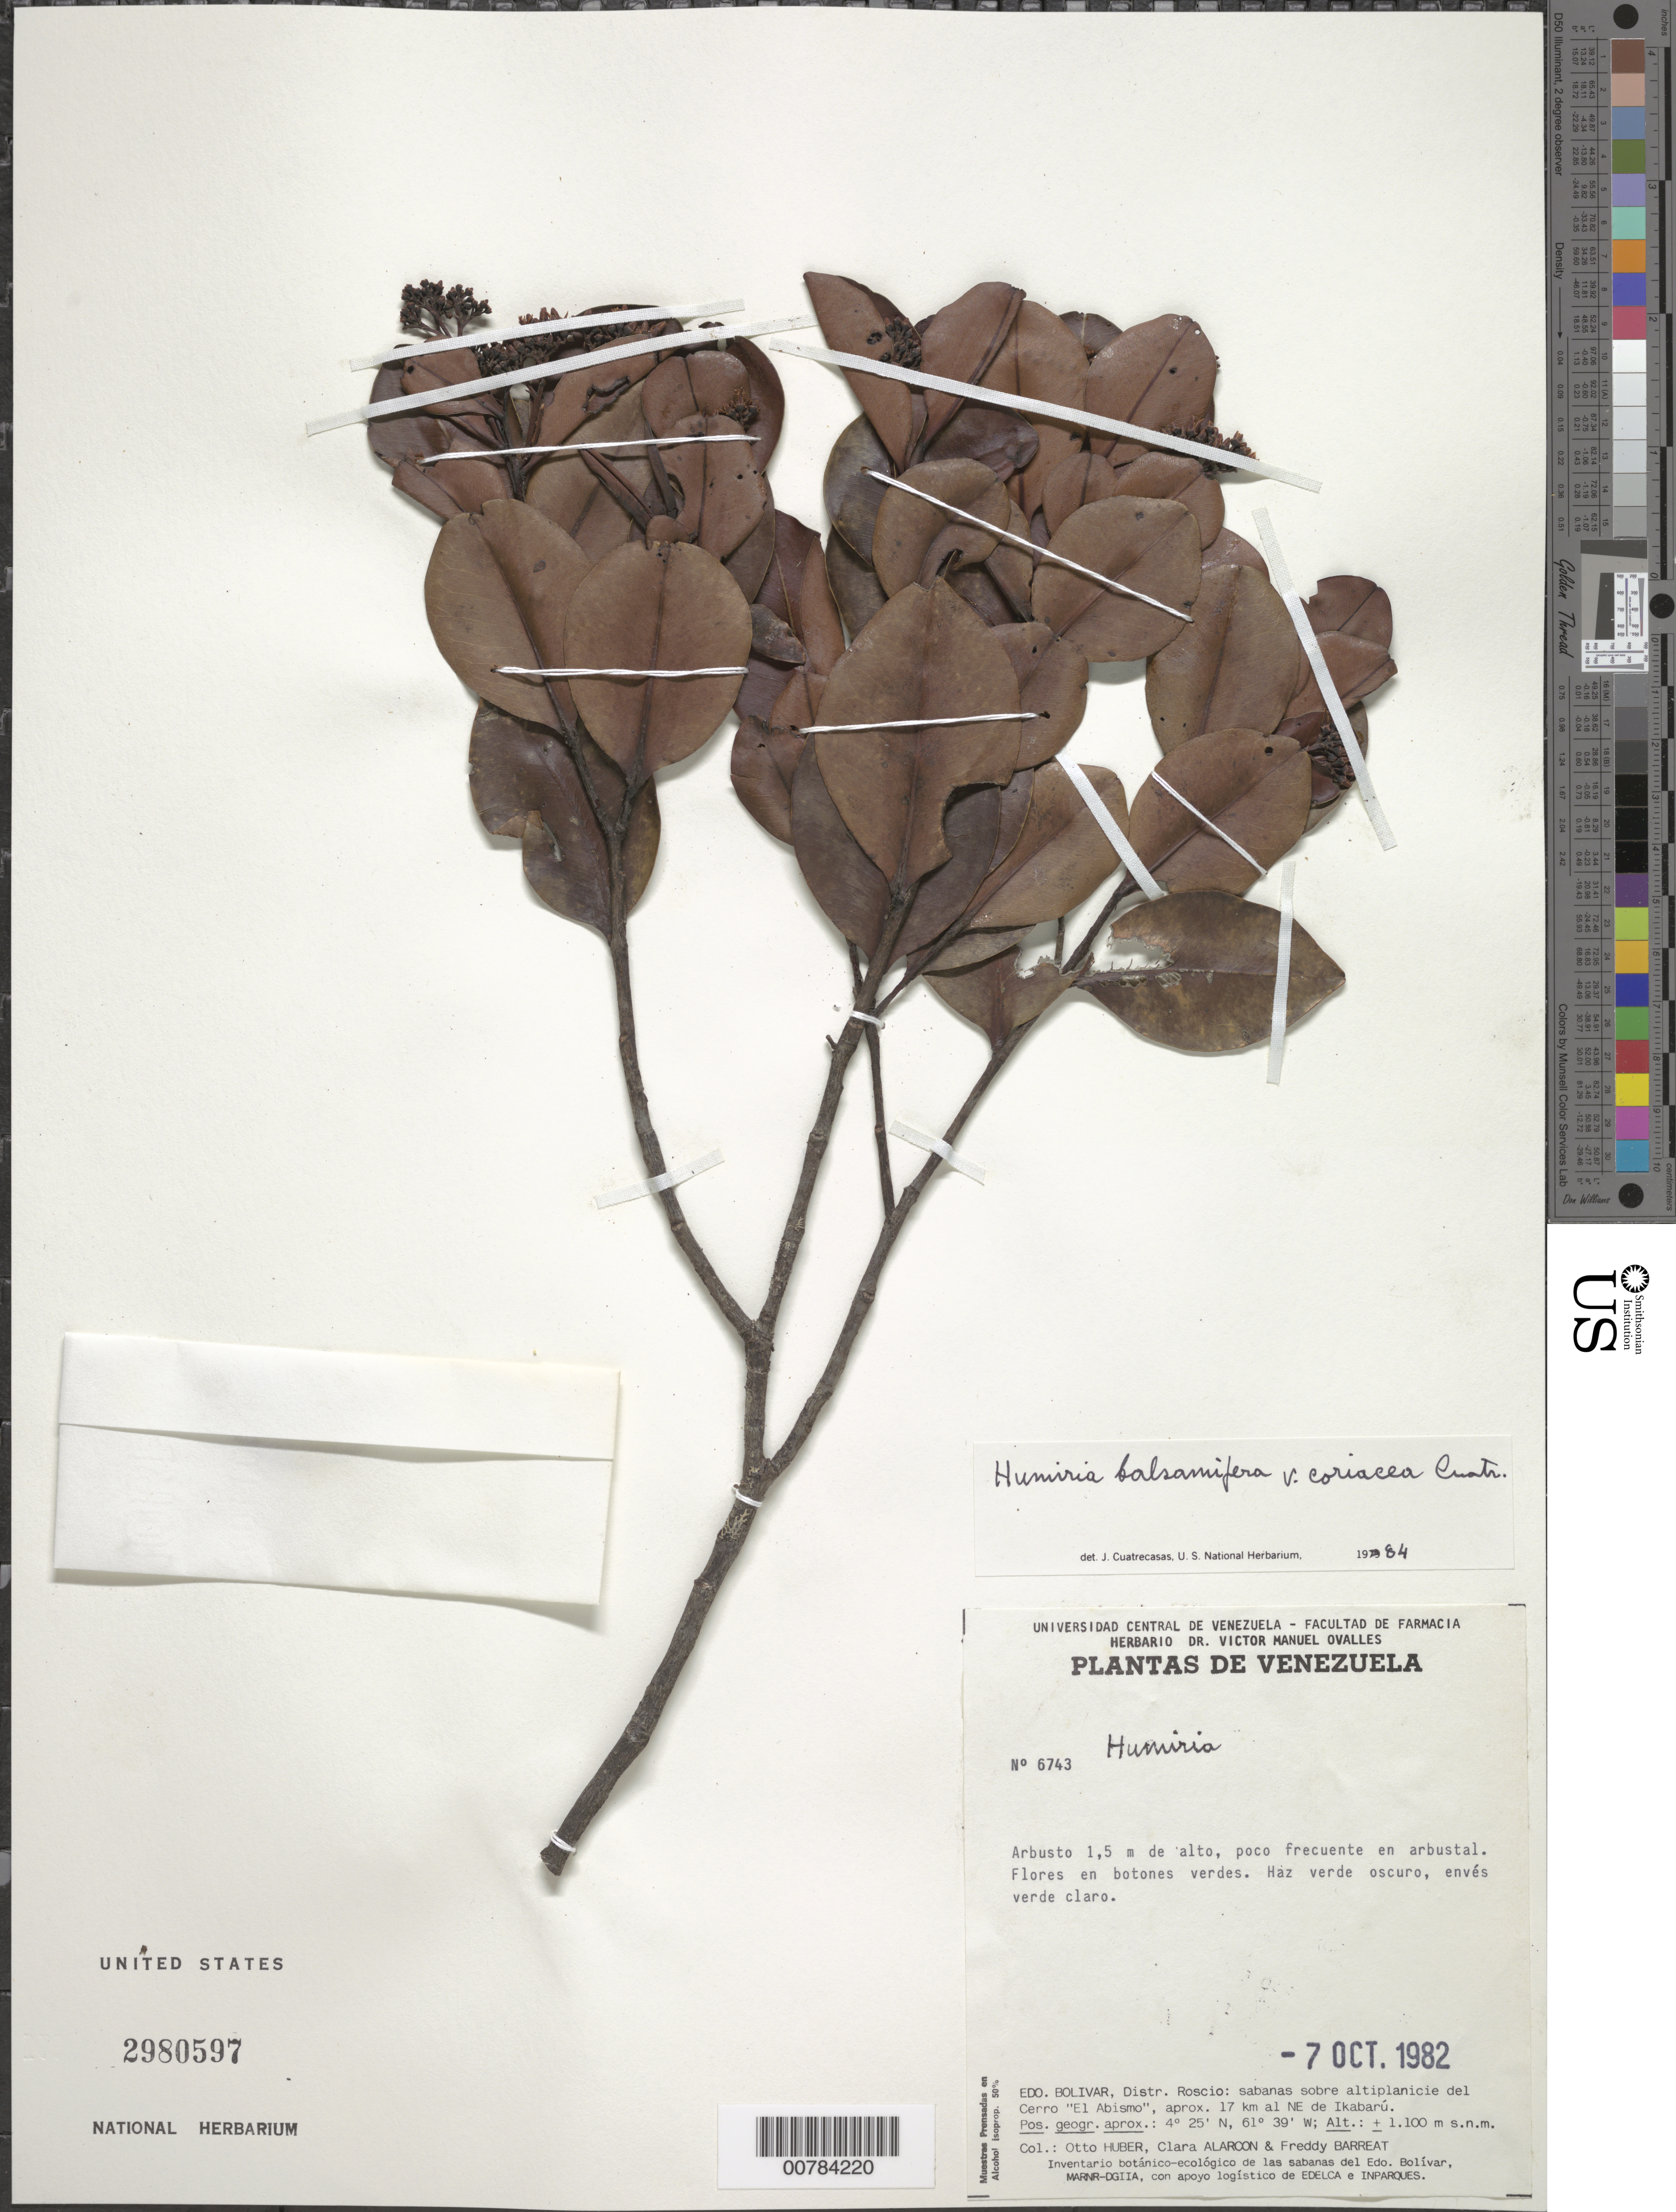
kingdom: Plantae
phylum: Tracheophyta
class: Magnoliopsida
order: Malpighiales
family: Humiriaceae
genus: Humiria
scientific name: Humiria balsamifera var. coriacea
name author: Cuatrec.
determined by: Cuatrecasas, J.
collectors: O. Huber, C. Alarcon & F. Barreat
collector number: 6743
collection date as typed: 7-Oct-82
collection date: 1982-10-07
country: Venezuela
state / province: Bolívar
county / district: Roscio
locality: Cerro "El Abismo", 17 km NE de Ikabarú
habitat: Sabanas sobre altiplanicie del cerro; en al arbustal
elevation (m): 1100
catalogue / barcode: US 2980597